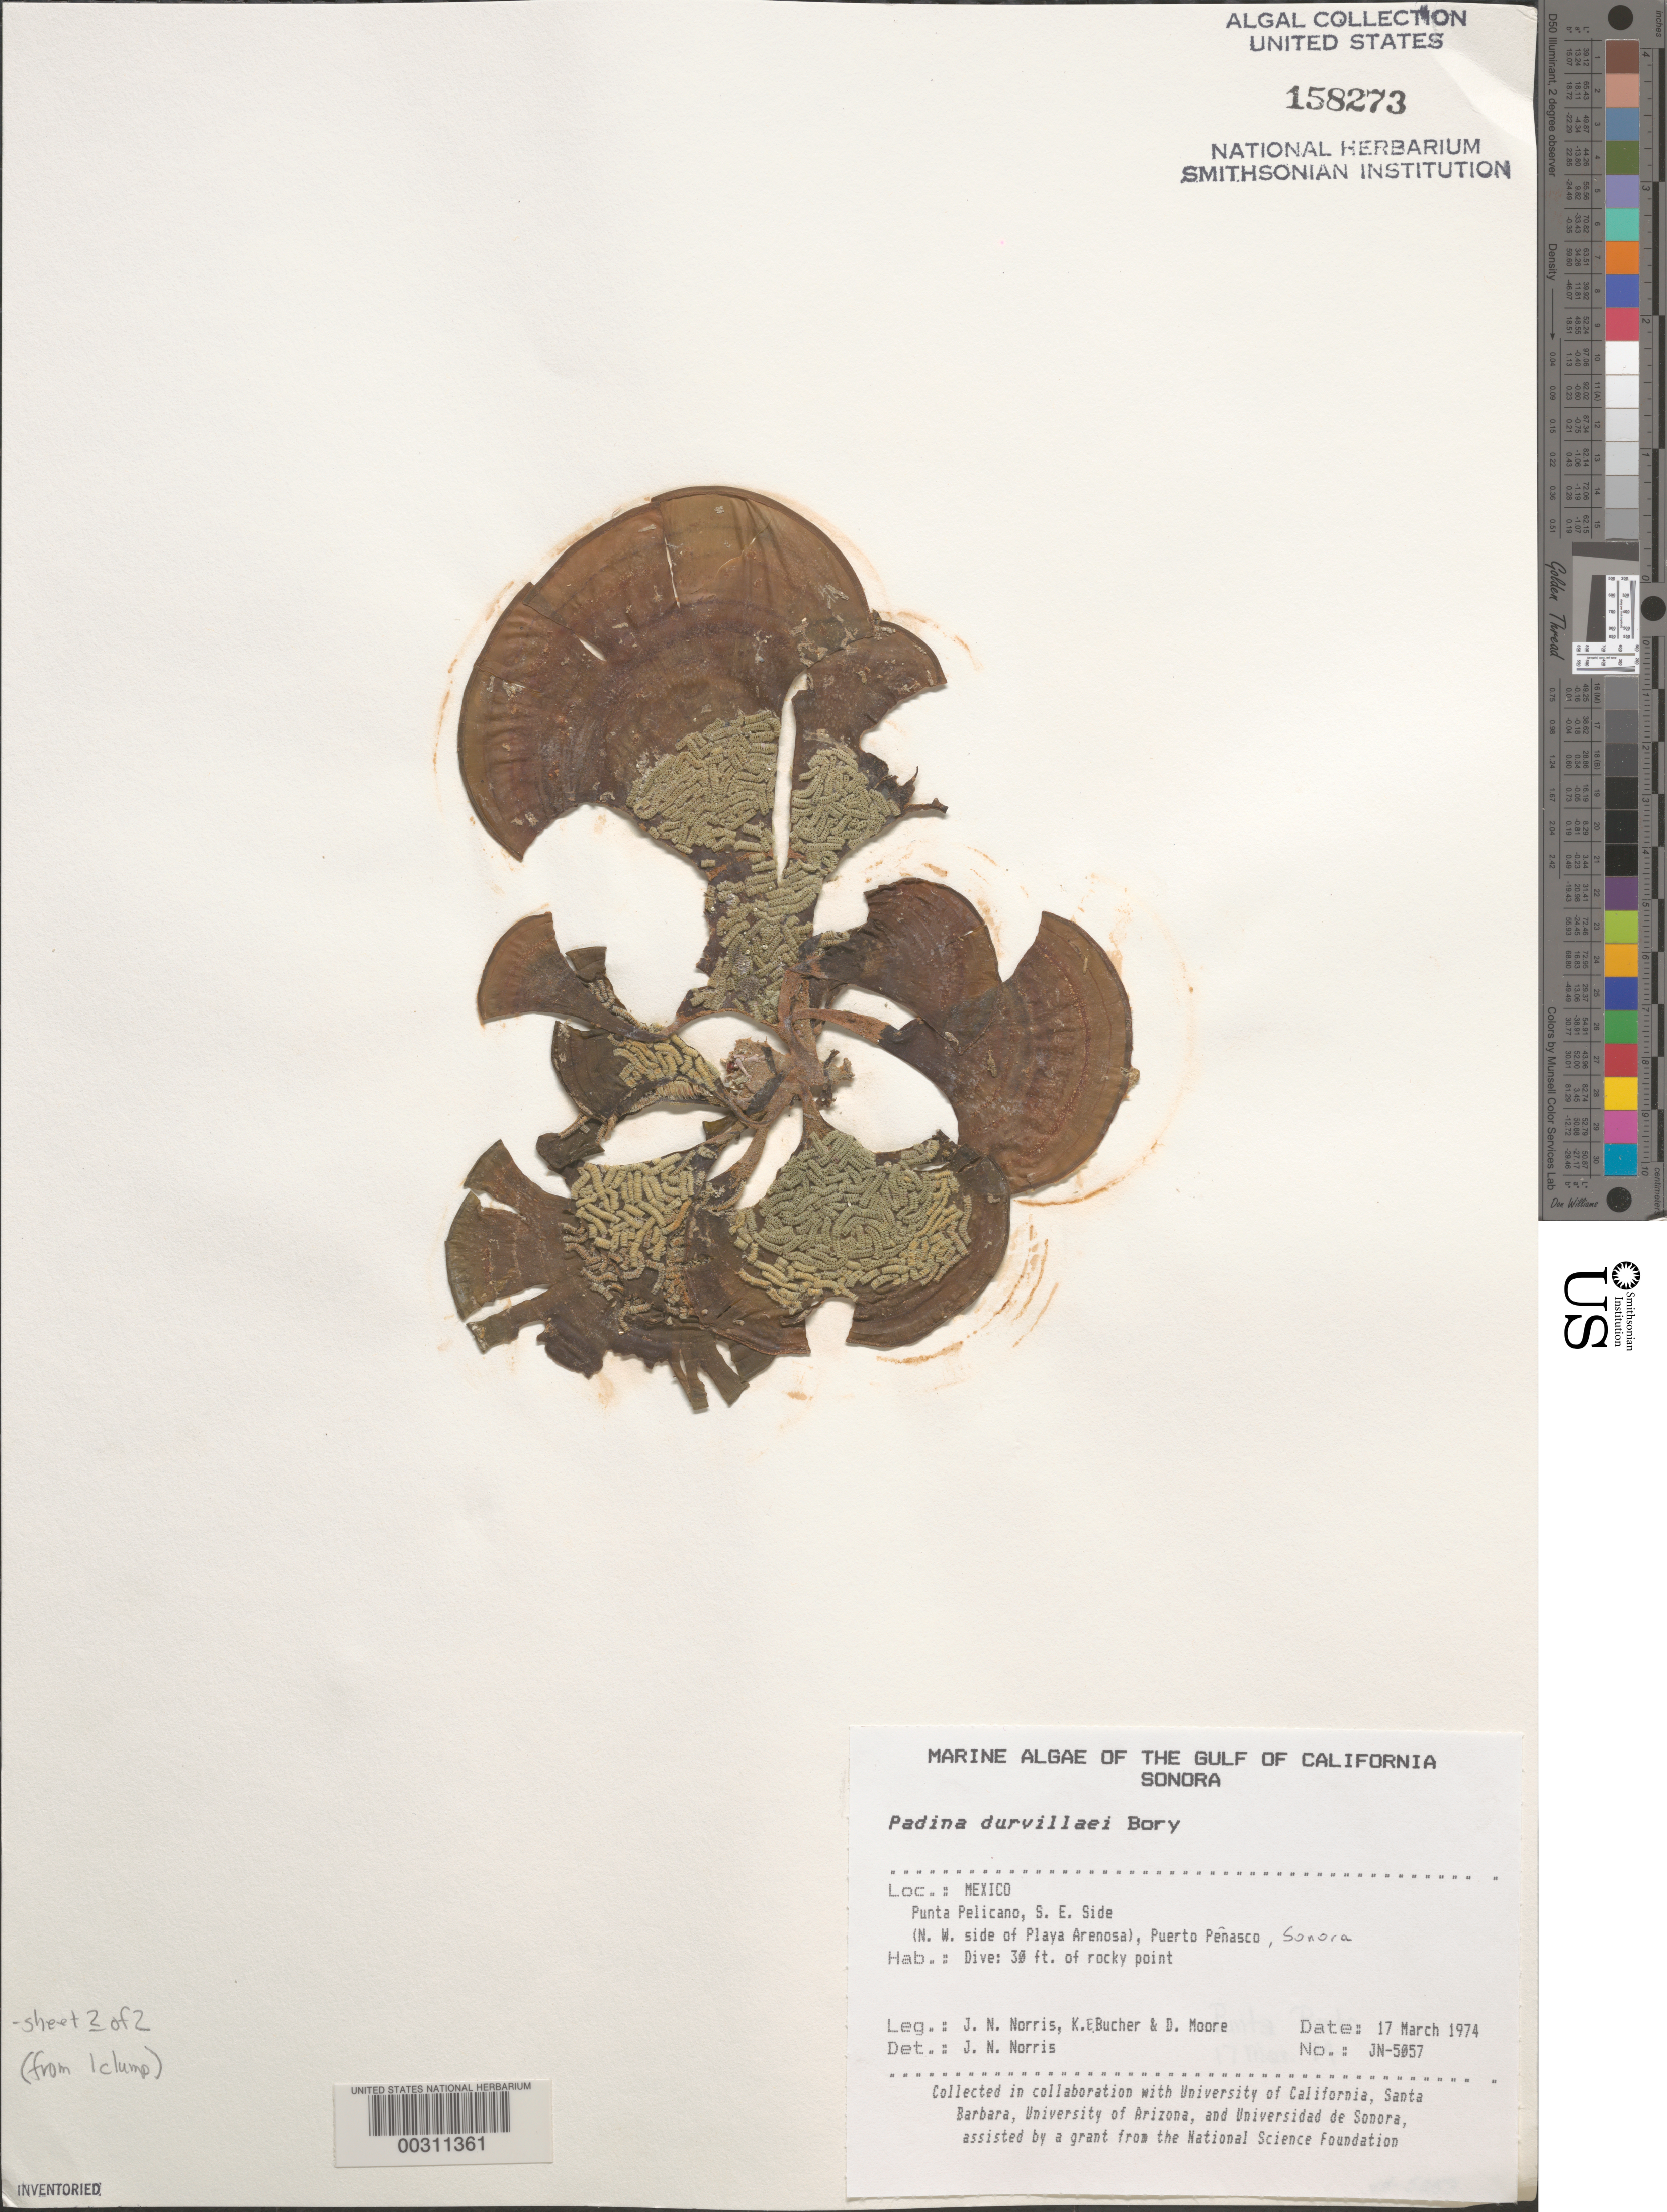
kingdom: Chromista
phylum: Ochrophyta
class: Phaeophyceae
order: Dictyotales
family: Dictyotaceae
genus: Padina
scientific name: Padina durvillaei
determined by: Norris, James N.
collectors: J. N. Norris, K. E. Bucher & D. Moore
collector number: JN-5057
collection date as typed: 17 Mar 1974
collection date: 1974-03-17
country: Mexico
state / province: Sonora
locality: Punta Pelicano, Playa Arenosa, Puerto Penasco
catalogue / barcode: US 158273